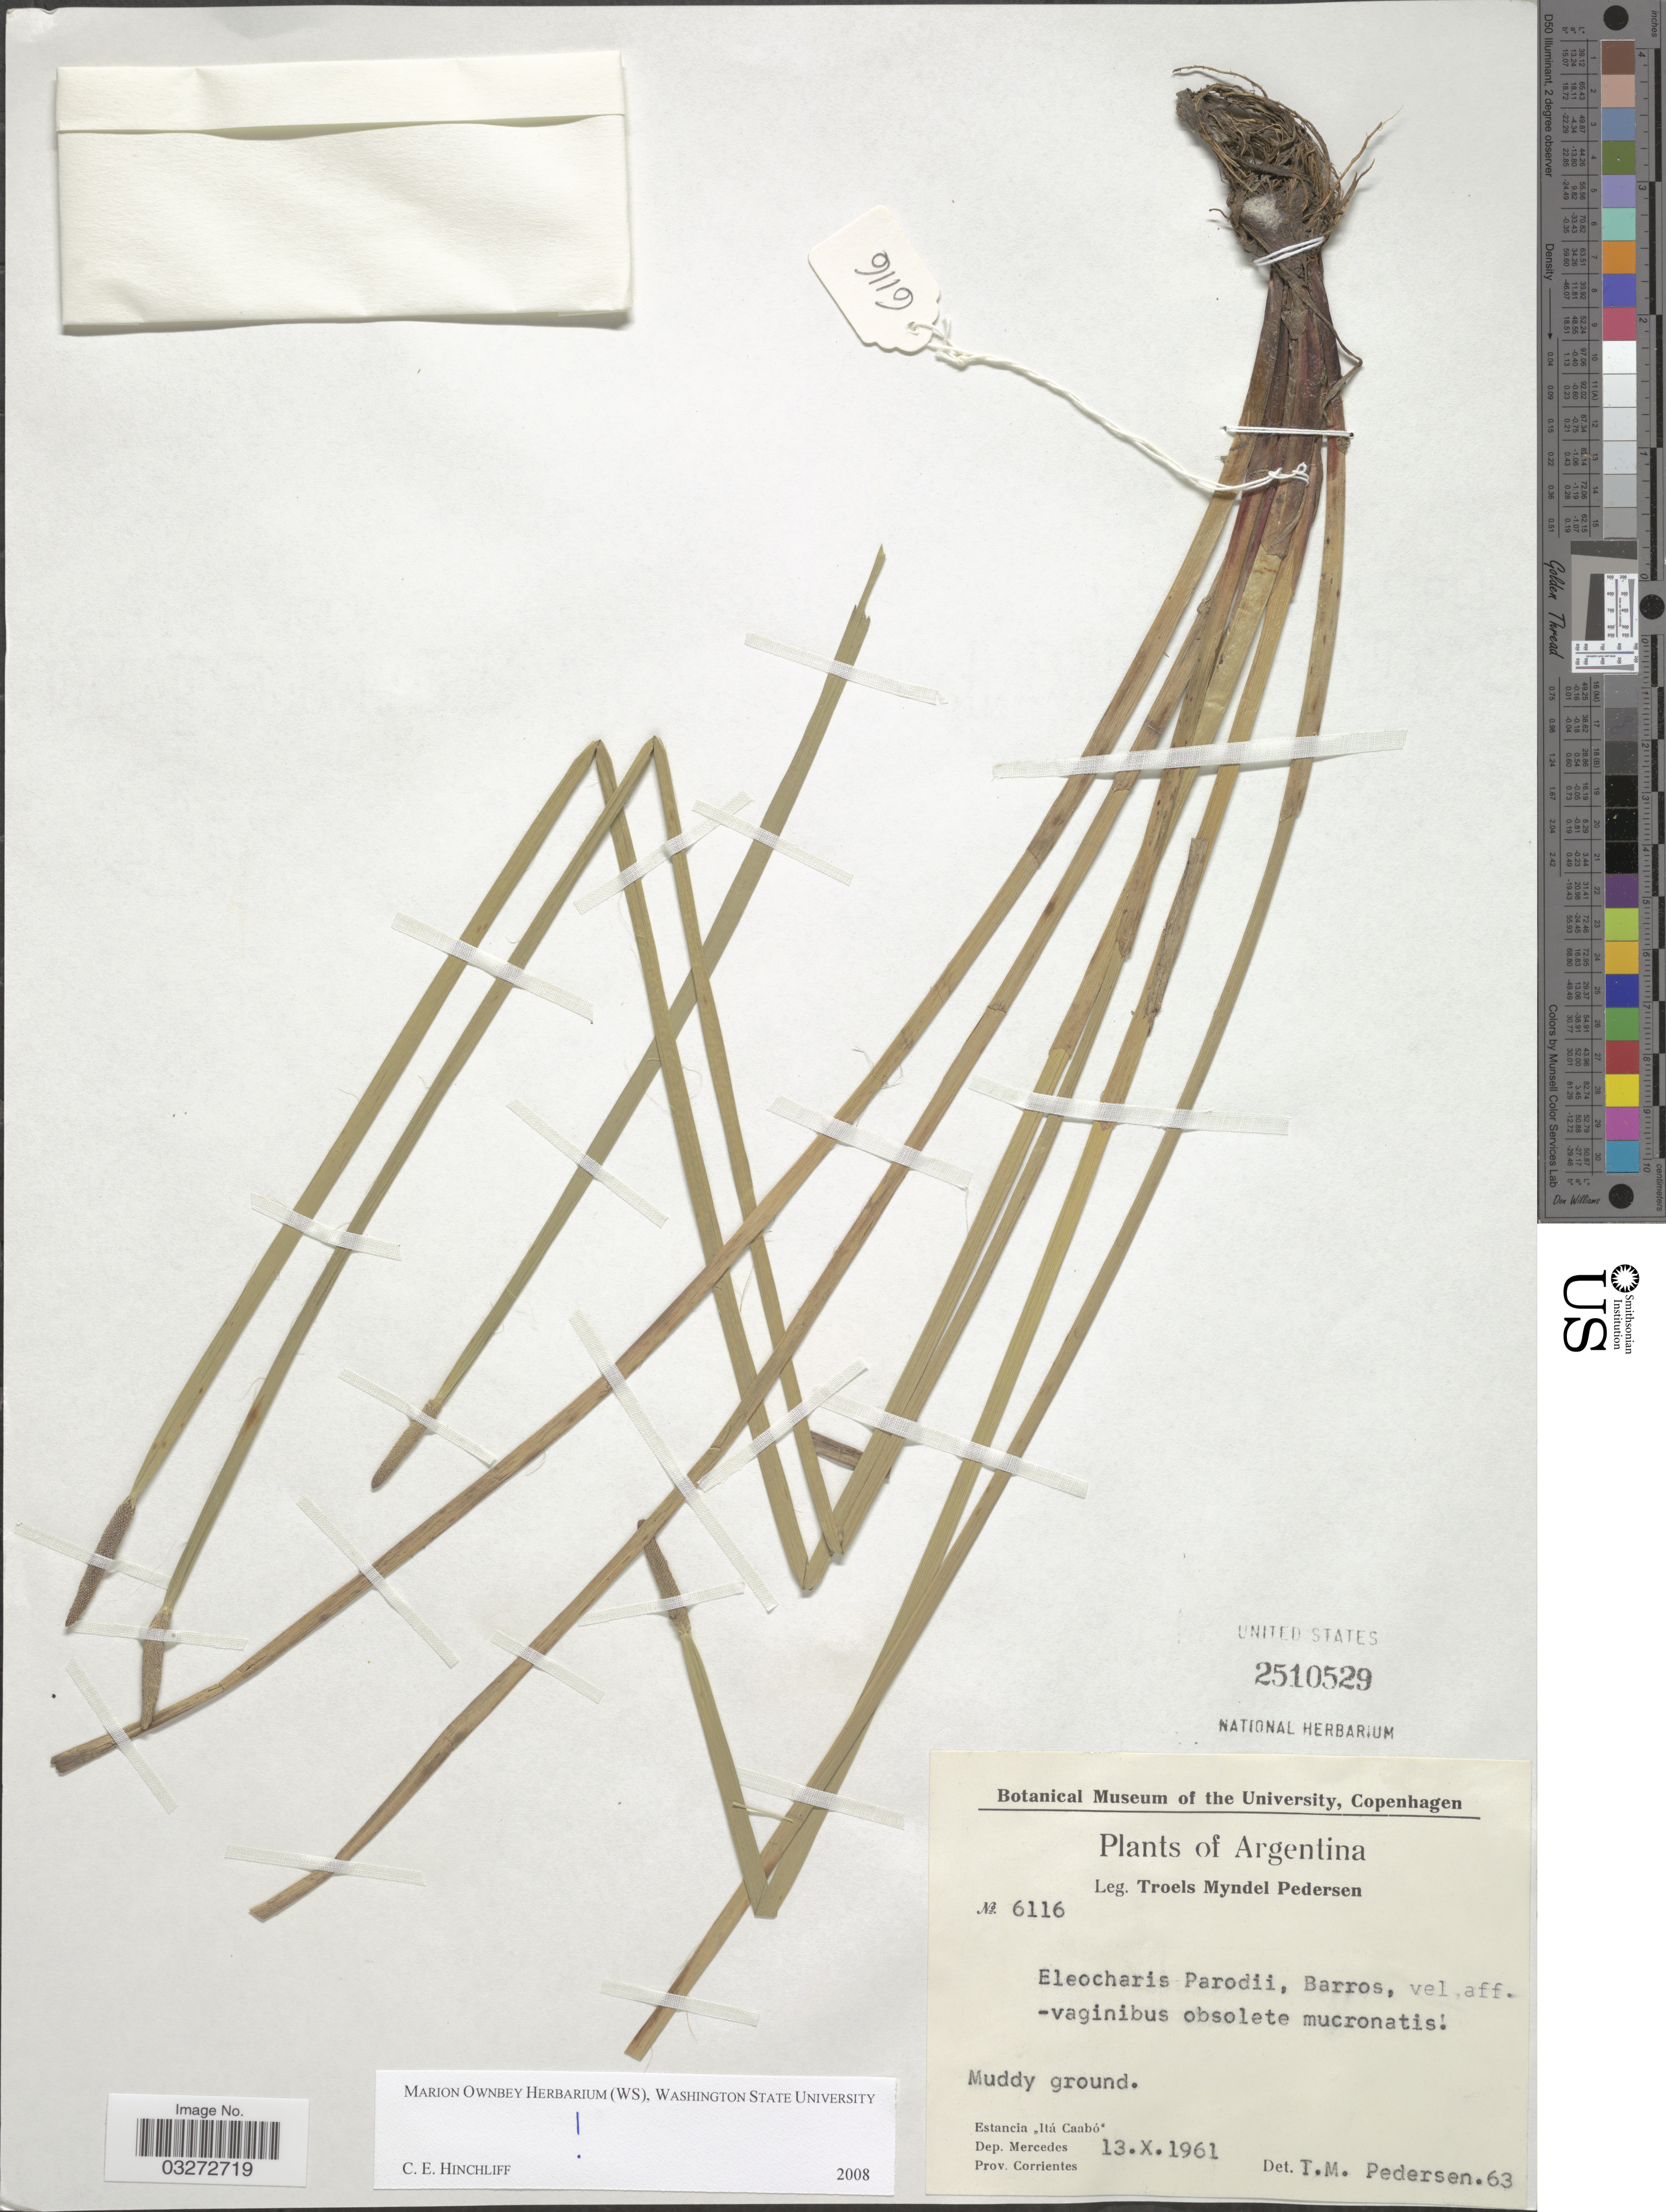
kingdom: Plantae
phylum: Tracheophyta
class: Liliopsida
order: Poales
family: Cyperaceae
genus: Eleocharis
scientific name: Eleocharis parodii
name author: Barros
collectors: T. Pederson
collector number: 6116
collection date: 1961-10-13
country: Argentina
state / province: Corrientes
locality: Estancia "Itá Caabó", Dep. Mercedes.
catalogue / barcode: US 2510529